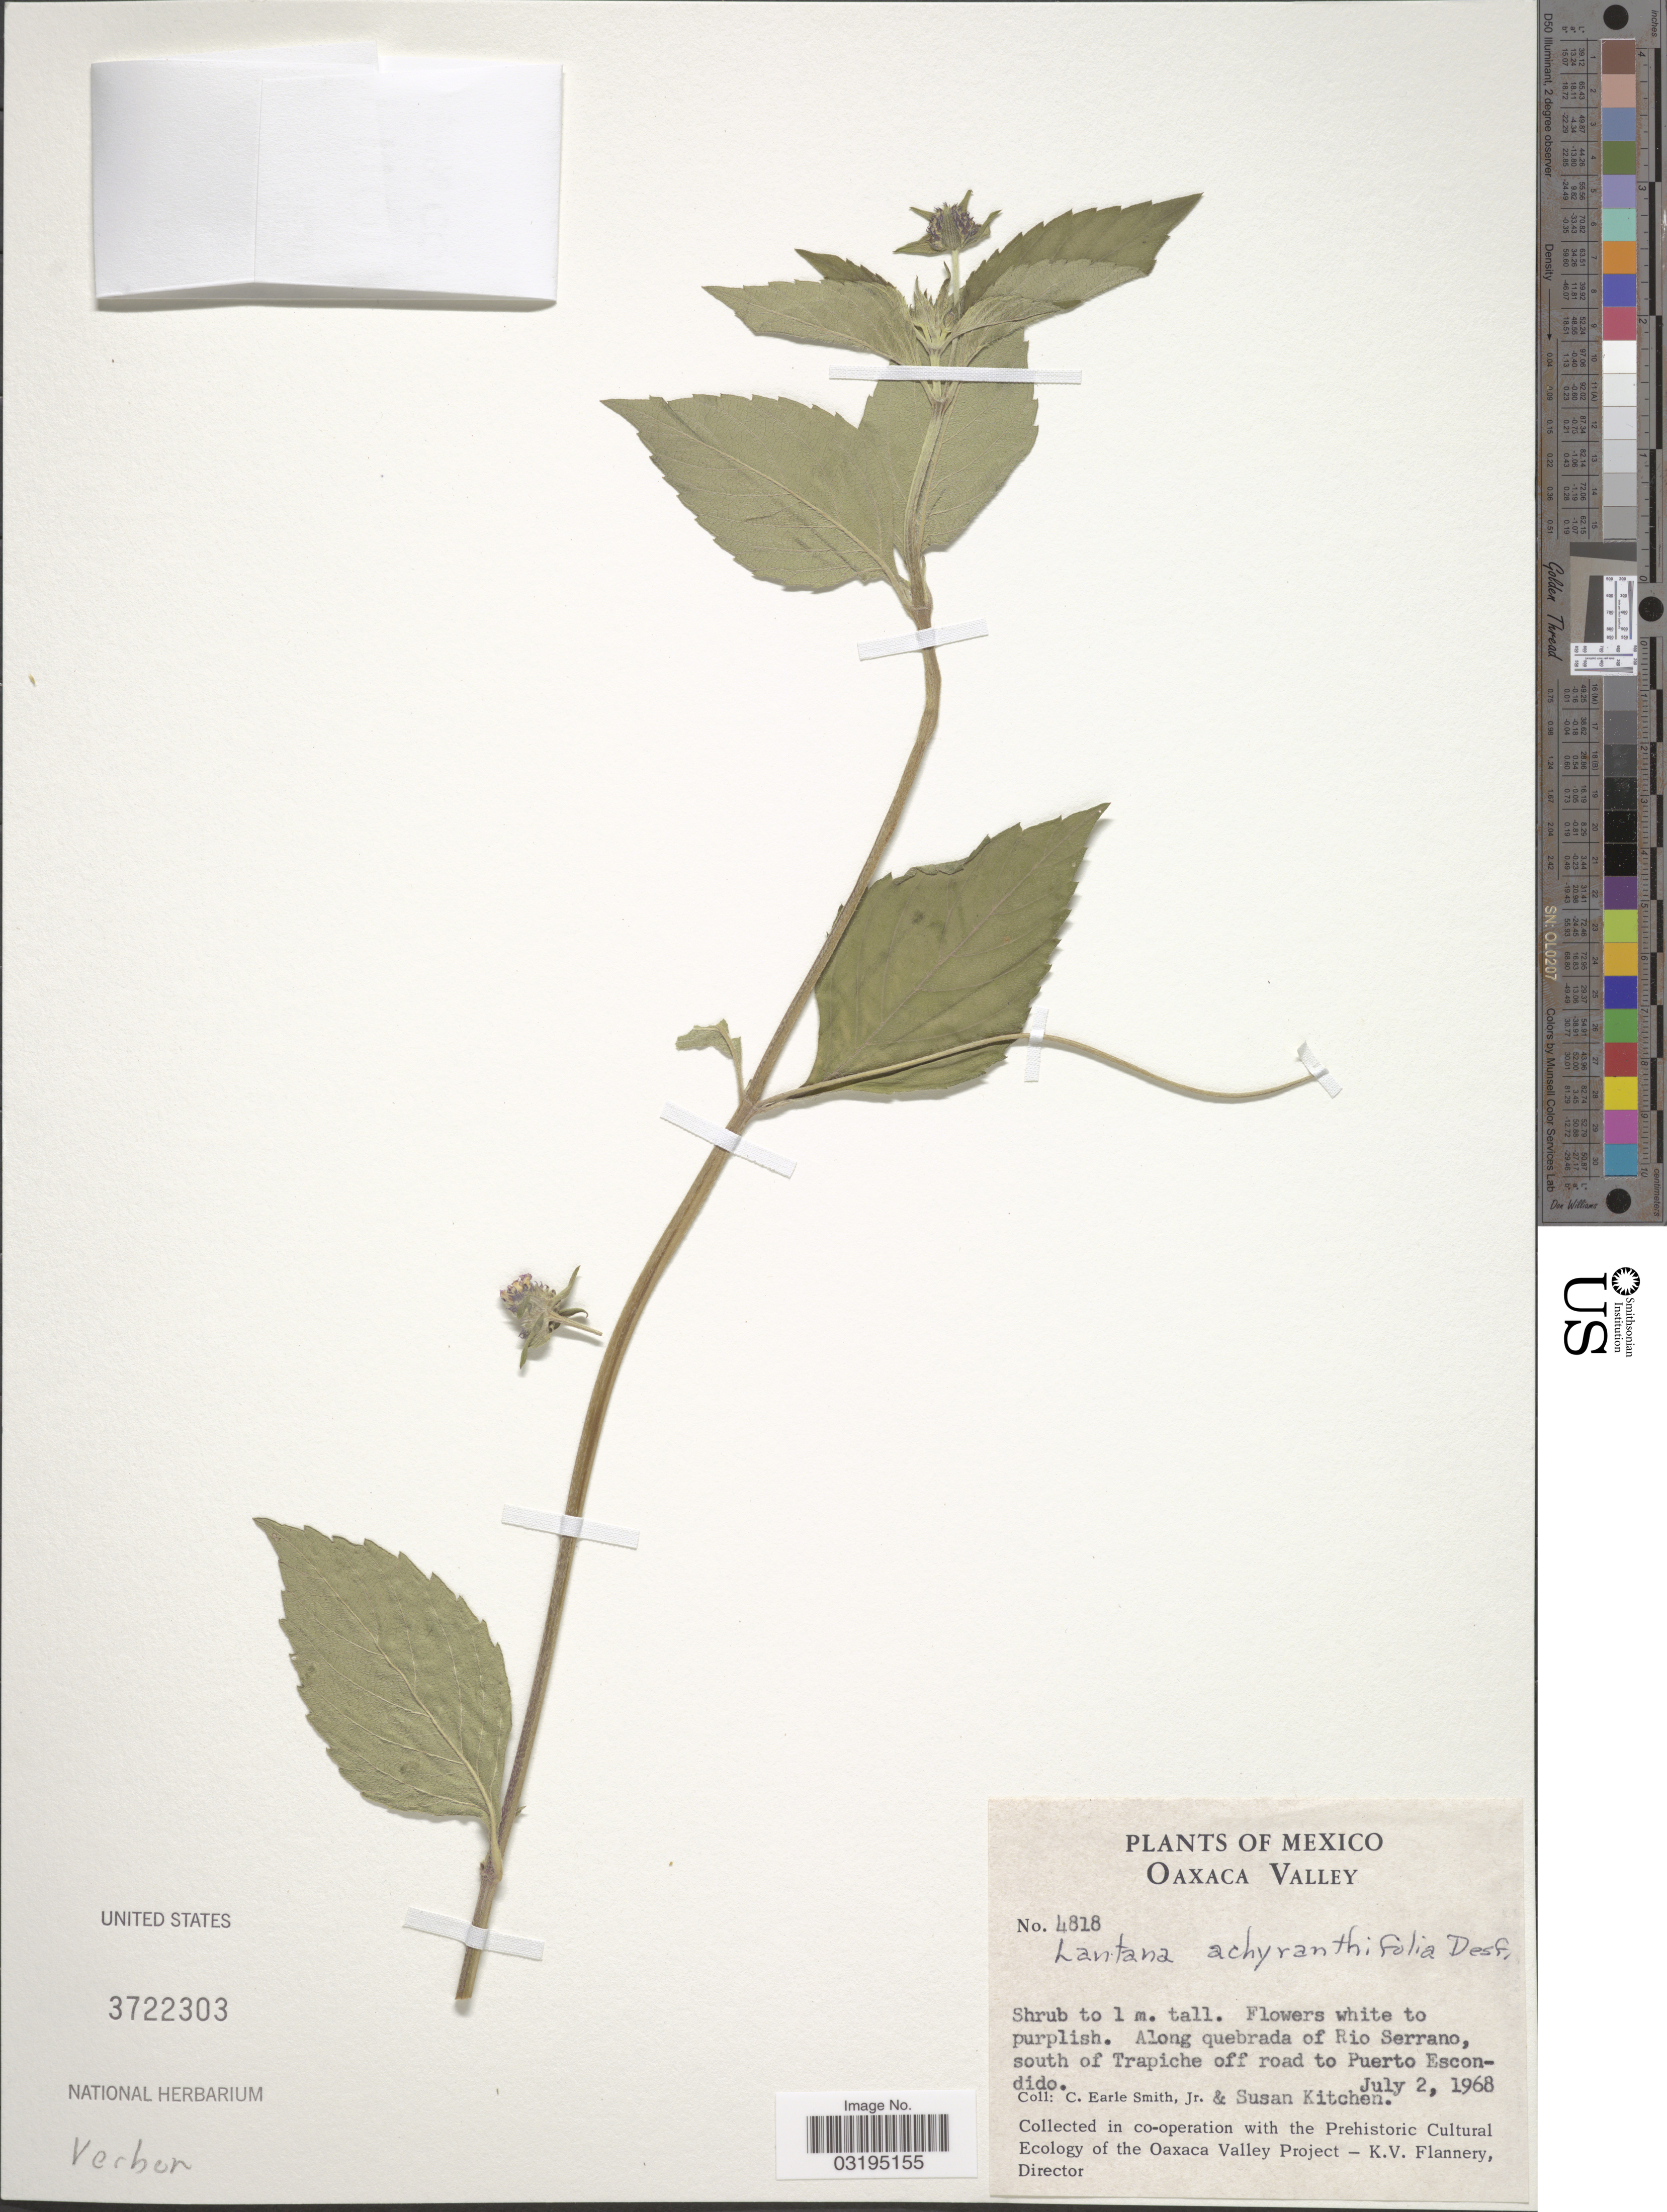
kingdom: Plantae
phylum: Tracheophyta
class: Magnoliopsida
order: Lamiales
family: Verbenaceae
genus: Lantana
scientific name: Lantana achyranthifolia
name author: Desf.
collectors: C. E. Smith Jr. & S. Kitchen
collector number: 4818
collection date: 1968-07-02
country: Mexico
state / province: Oaxaca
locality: Oaxaca Valley. Along quebrada of Rio Serrano, south of Trapiche off road to Puerto Escondido.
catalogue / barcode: US 3722303